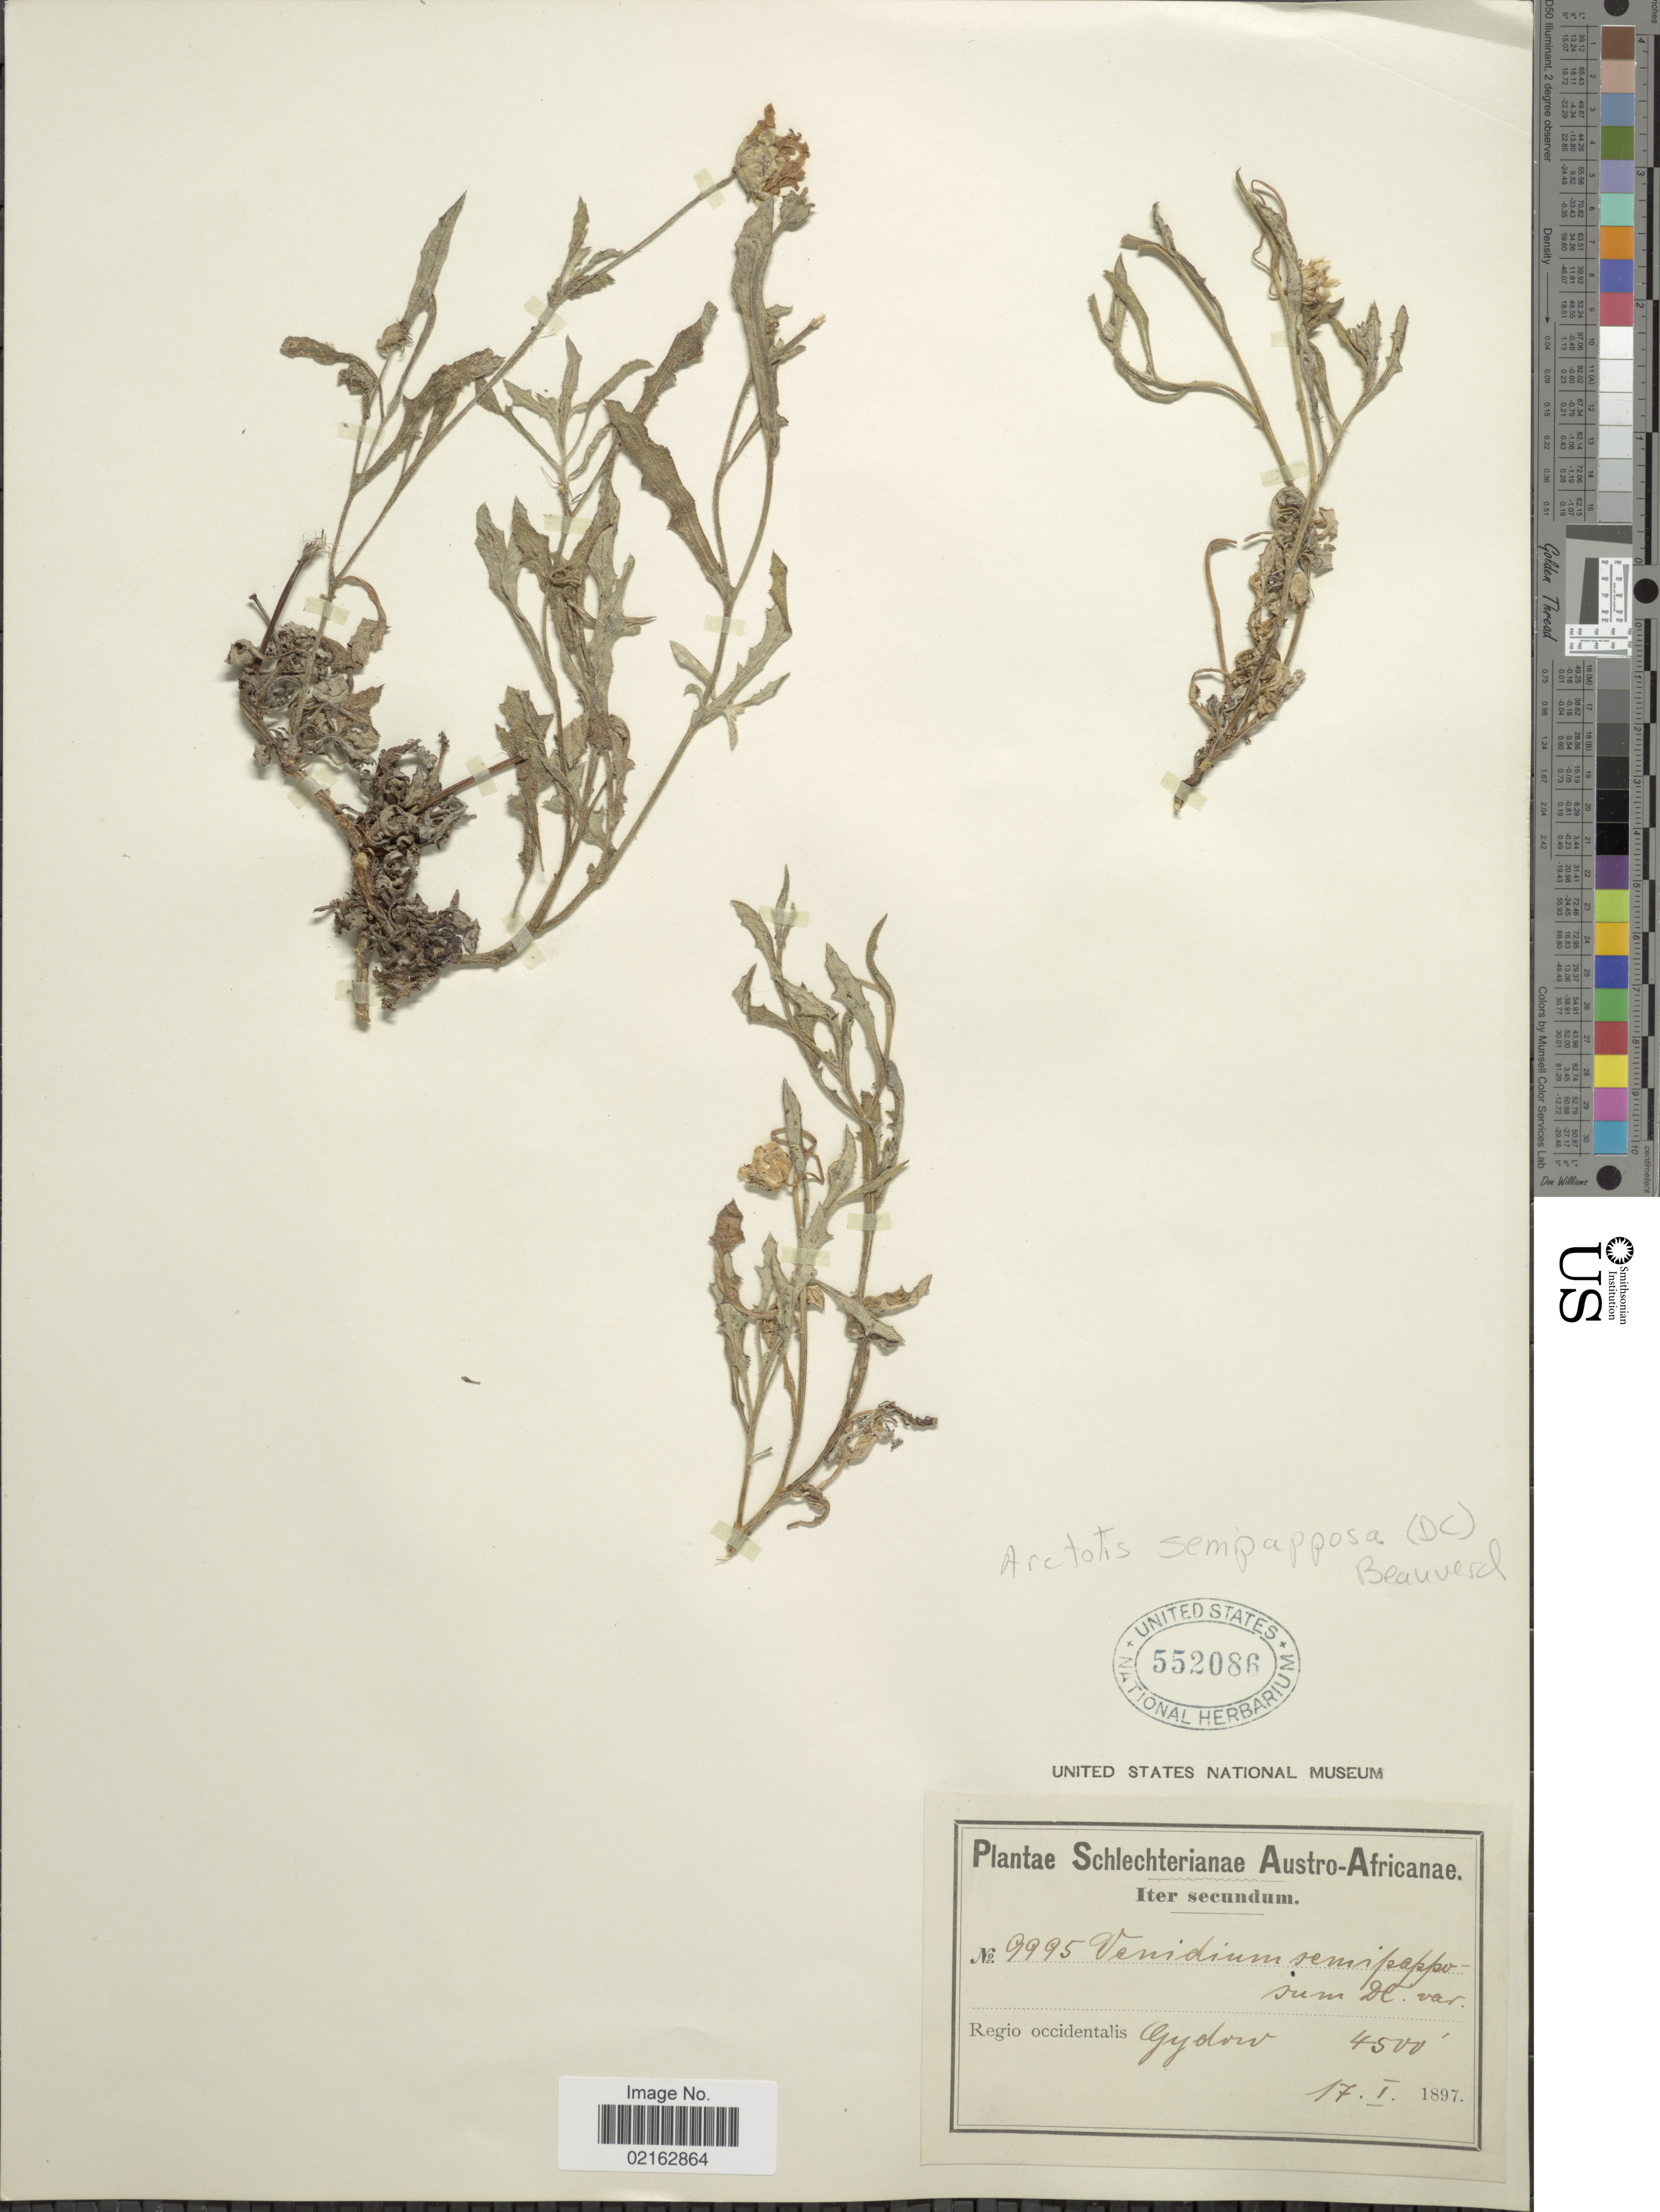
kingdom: Plantae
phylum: Tracheophyta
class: Magnoliopsida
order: Asterales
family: Asteraceae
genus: Arctotis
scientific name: Arctotis semipapposa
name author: (DC.) P. Beauv.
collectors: Schlechter, --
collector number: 9995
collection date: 1897-01-17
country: South Africa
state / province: Western Cape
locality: Regio occidentalis Gydow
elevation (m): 1372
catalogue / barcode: US 552086